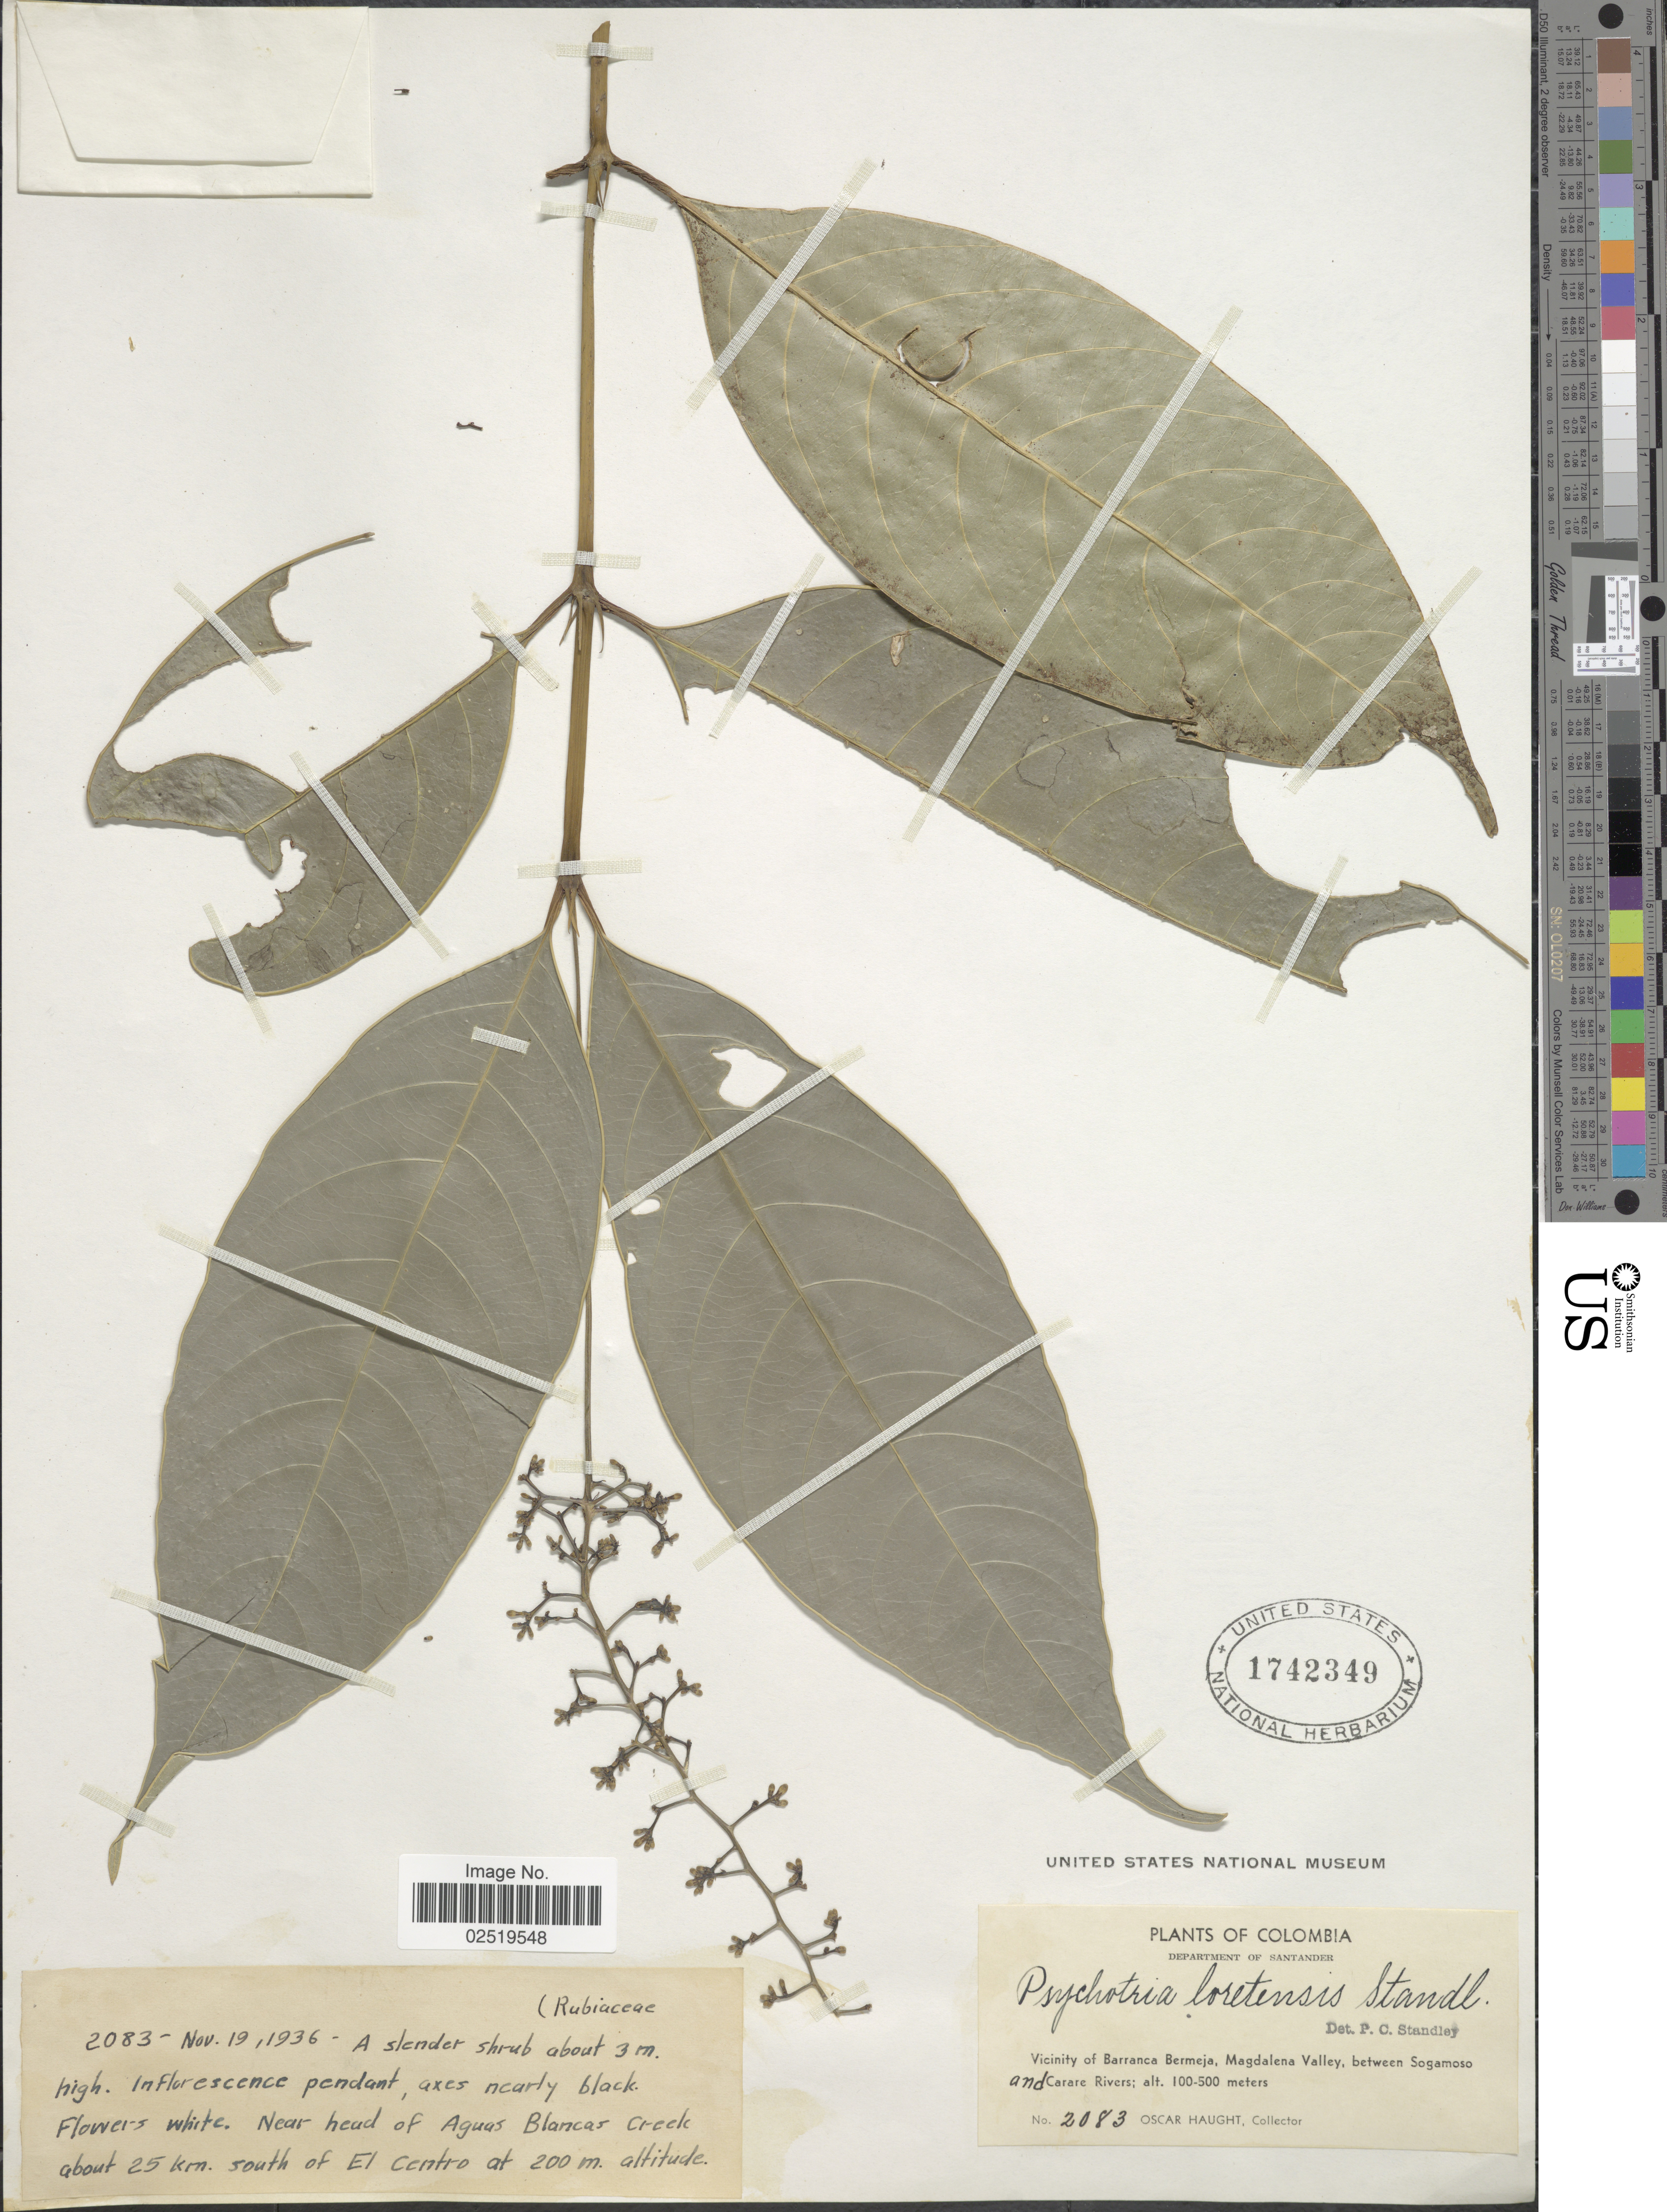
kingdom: Plantae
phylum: Tracheophyta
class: Magnoliopsida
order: Gentianales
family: Rubiaceae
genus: Psychotria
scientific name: Psychotria loretensis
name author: Standl.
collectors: O. L. Haught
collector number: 2083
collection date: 1936-11-19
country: Colombia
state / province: Santander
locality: Vicinity of Barranca Bermeja, Magdalena Valley, between Sogamoso and Carare Rivers, near head of Aguas Blancas Creek about 25 km. south of El Centro.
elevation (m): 200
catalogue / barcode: US 1742349